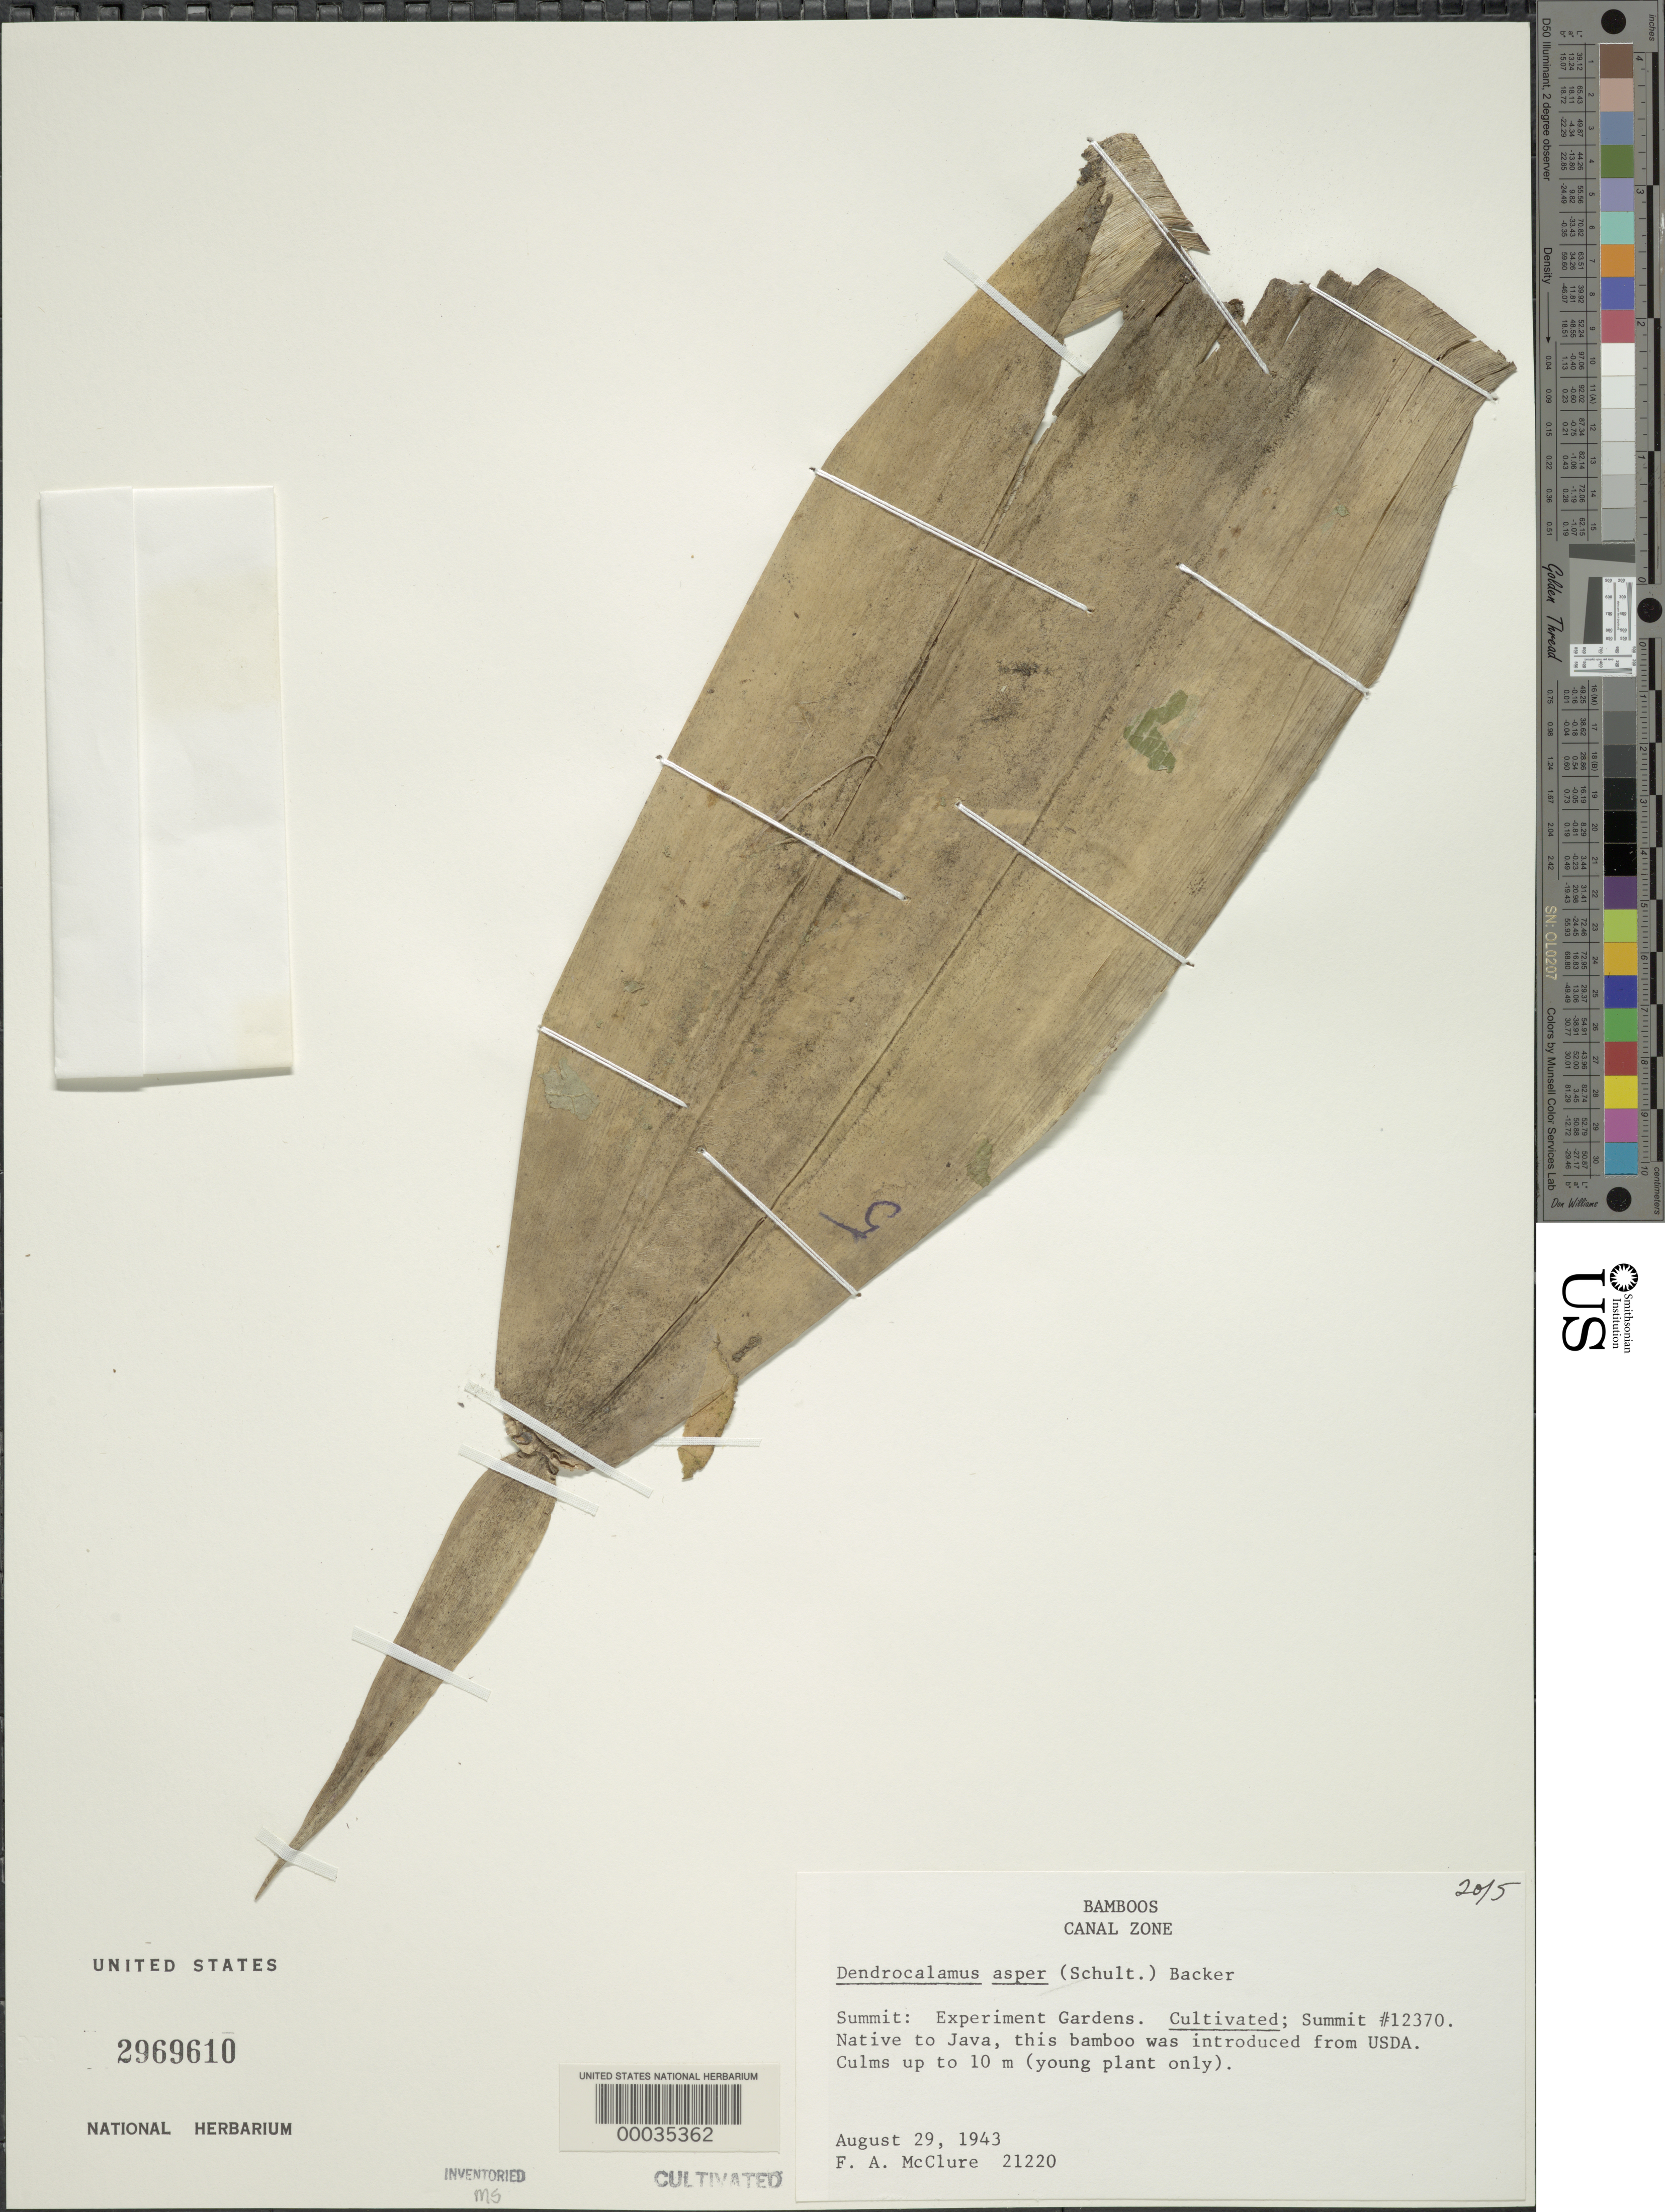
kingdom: Plantae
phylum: Tracheophyta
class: Liliopsida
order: Poales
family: Poaceae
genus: Dendrocalamus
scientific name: Dendrocalamus asper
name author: (Schult. & Schult. f.) Backer ex K. Heyne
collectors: F. A. McClure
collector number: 21220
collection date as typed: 29 Aug 1943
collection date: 1943-08-29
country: Panama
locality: Esperimental Gardens-summit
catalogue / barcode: US 2969610